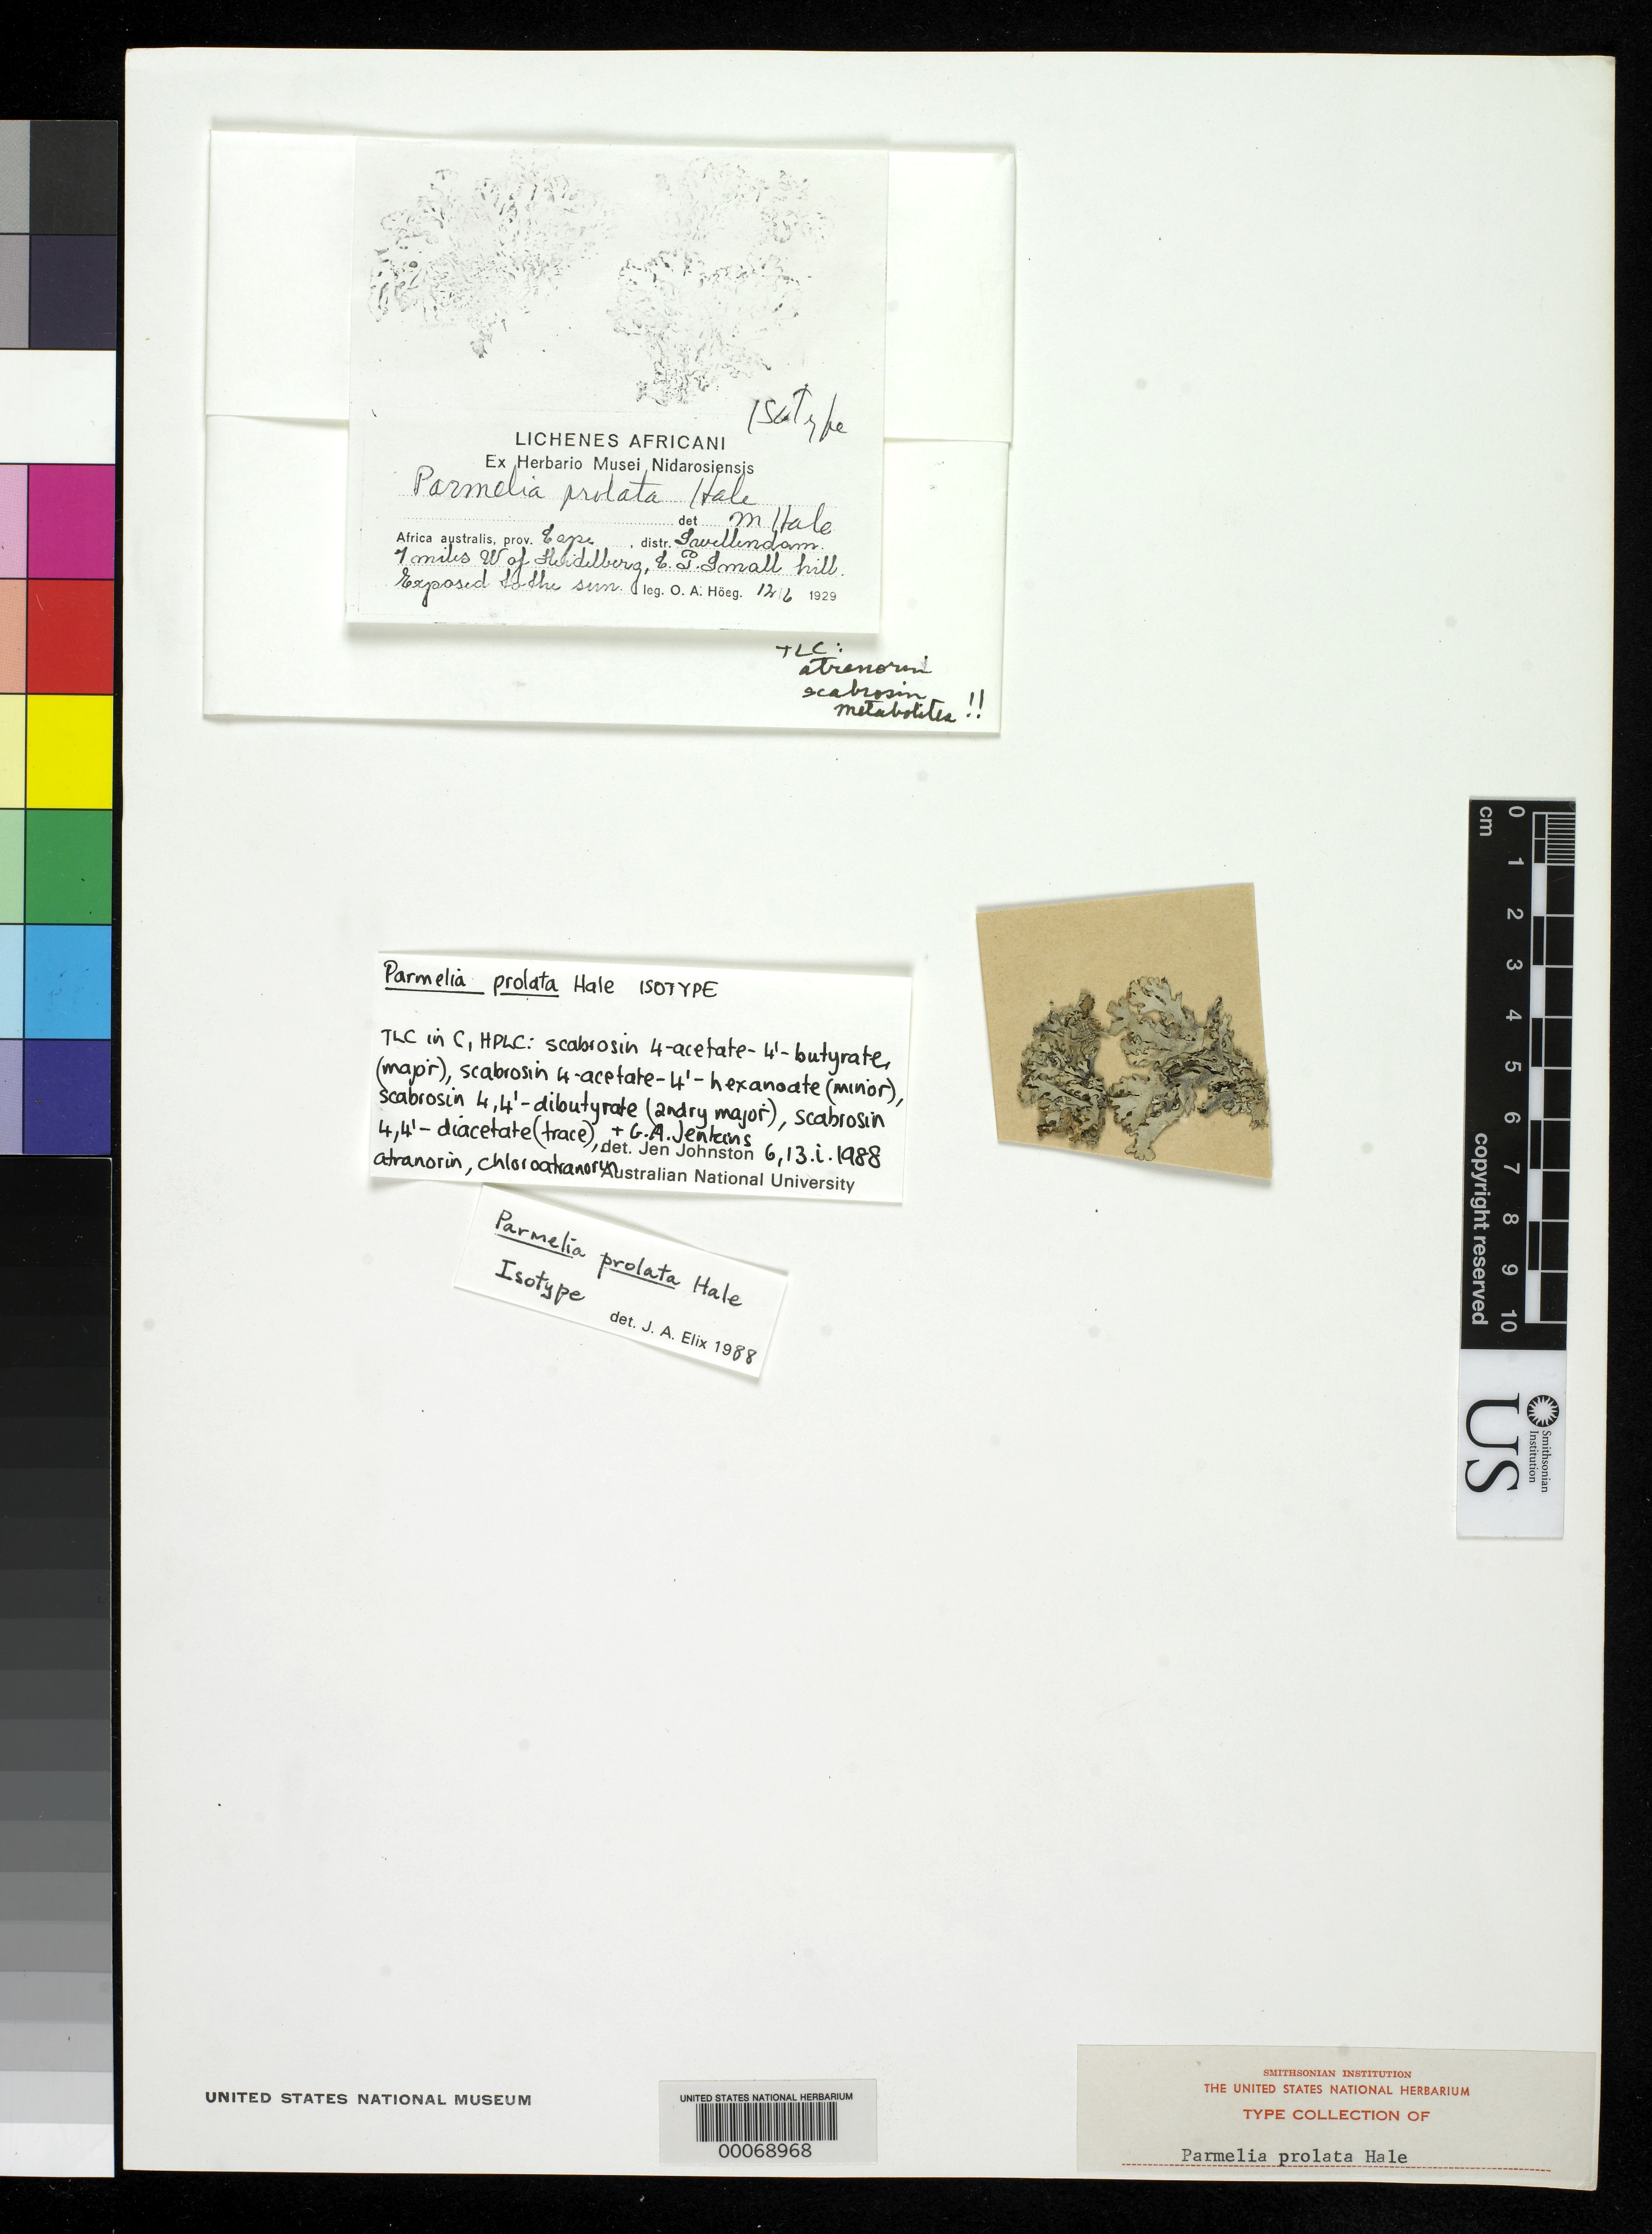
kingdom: Fungi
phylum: Ascomycota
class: Lecanoromycetes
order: Lecanorales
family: Parmeliaceae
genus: Parmelia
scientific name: Parmelia prolata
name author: Hale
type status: Isotype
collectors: O. Hoeg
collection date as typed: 12 Jun 1929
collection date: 1929-06-12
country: South Africa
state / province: Western Cape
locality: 7 mi W of Heidelberg, Swellendam.